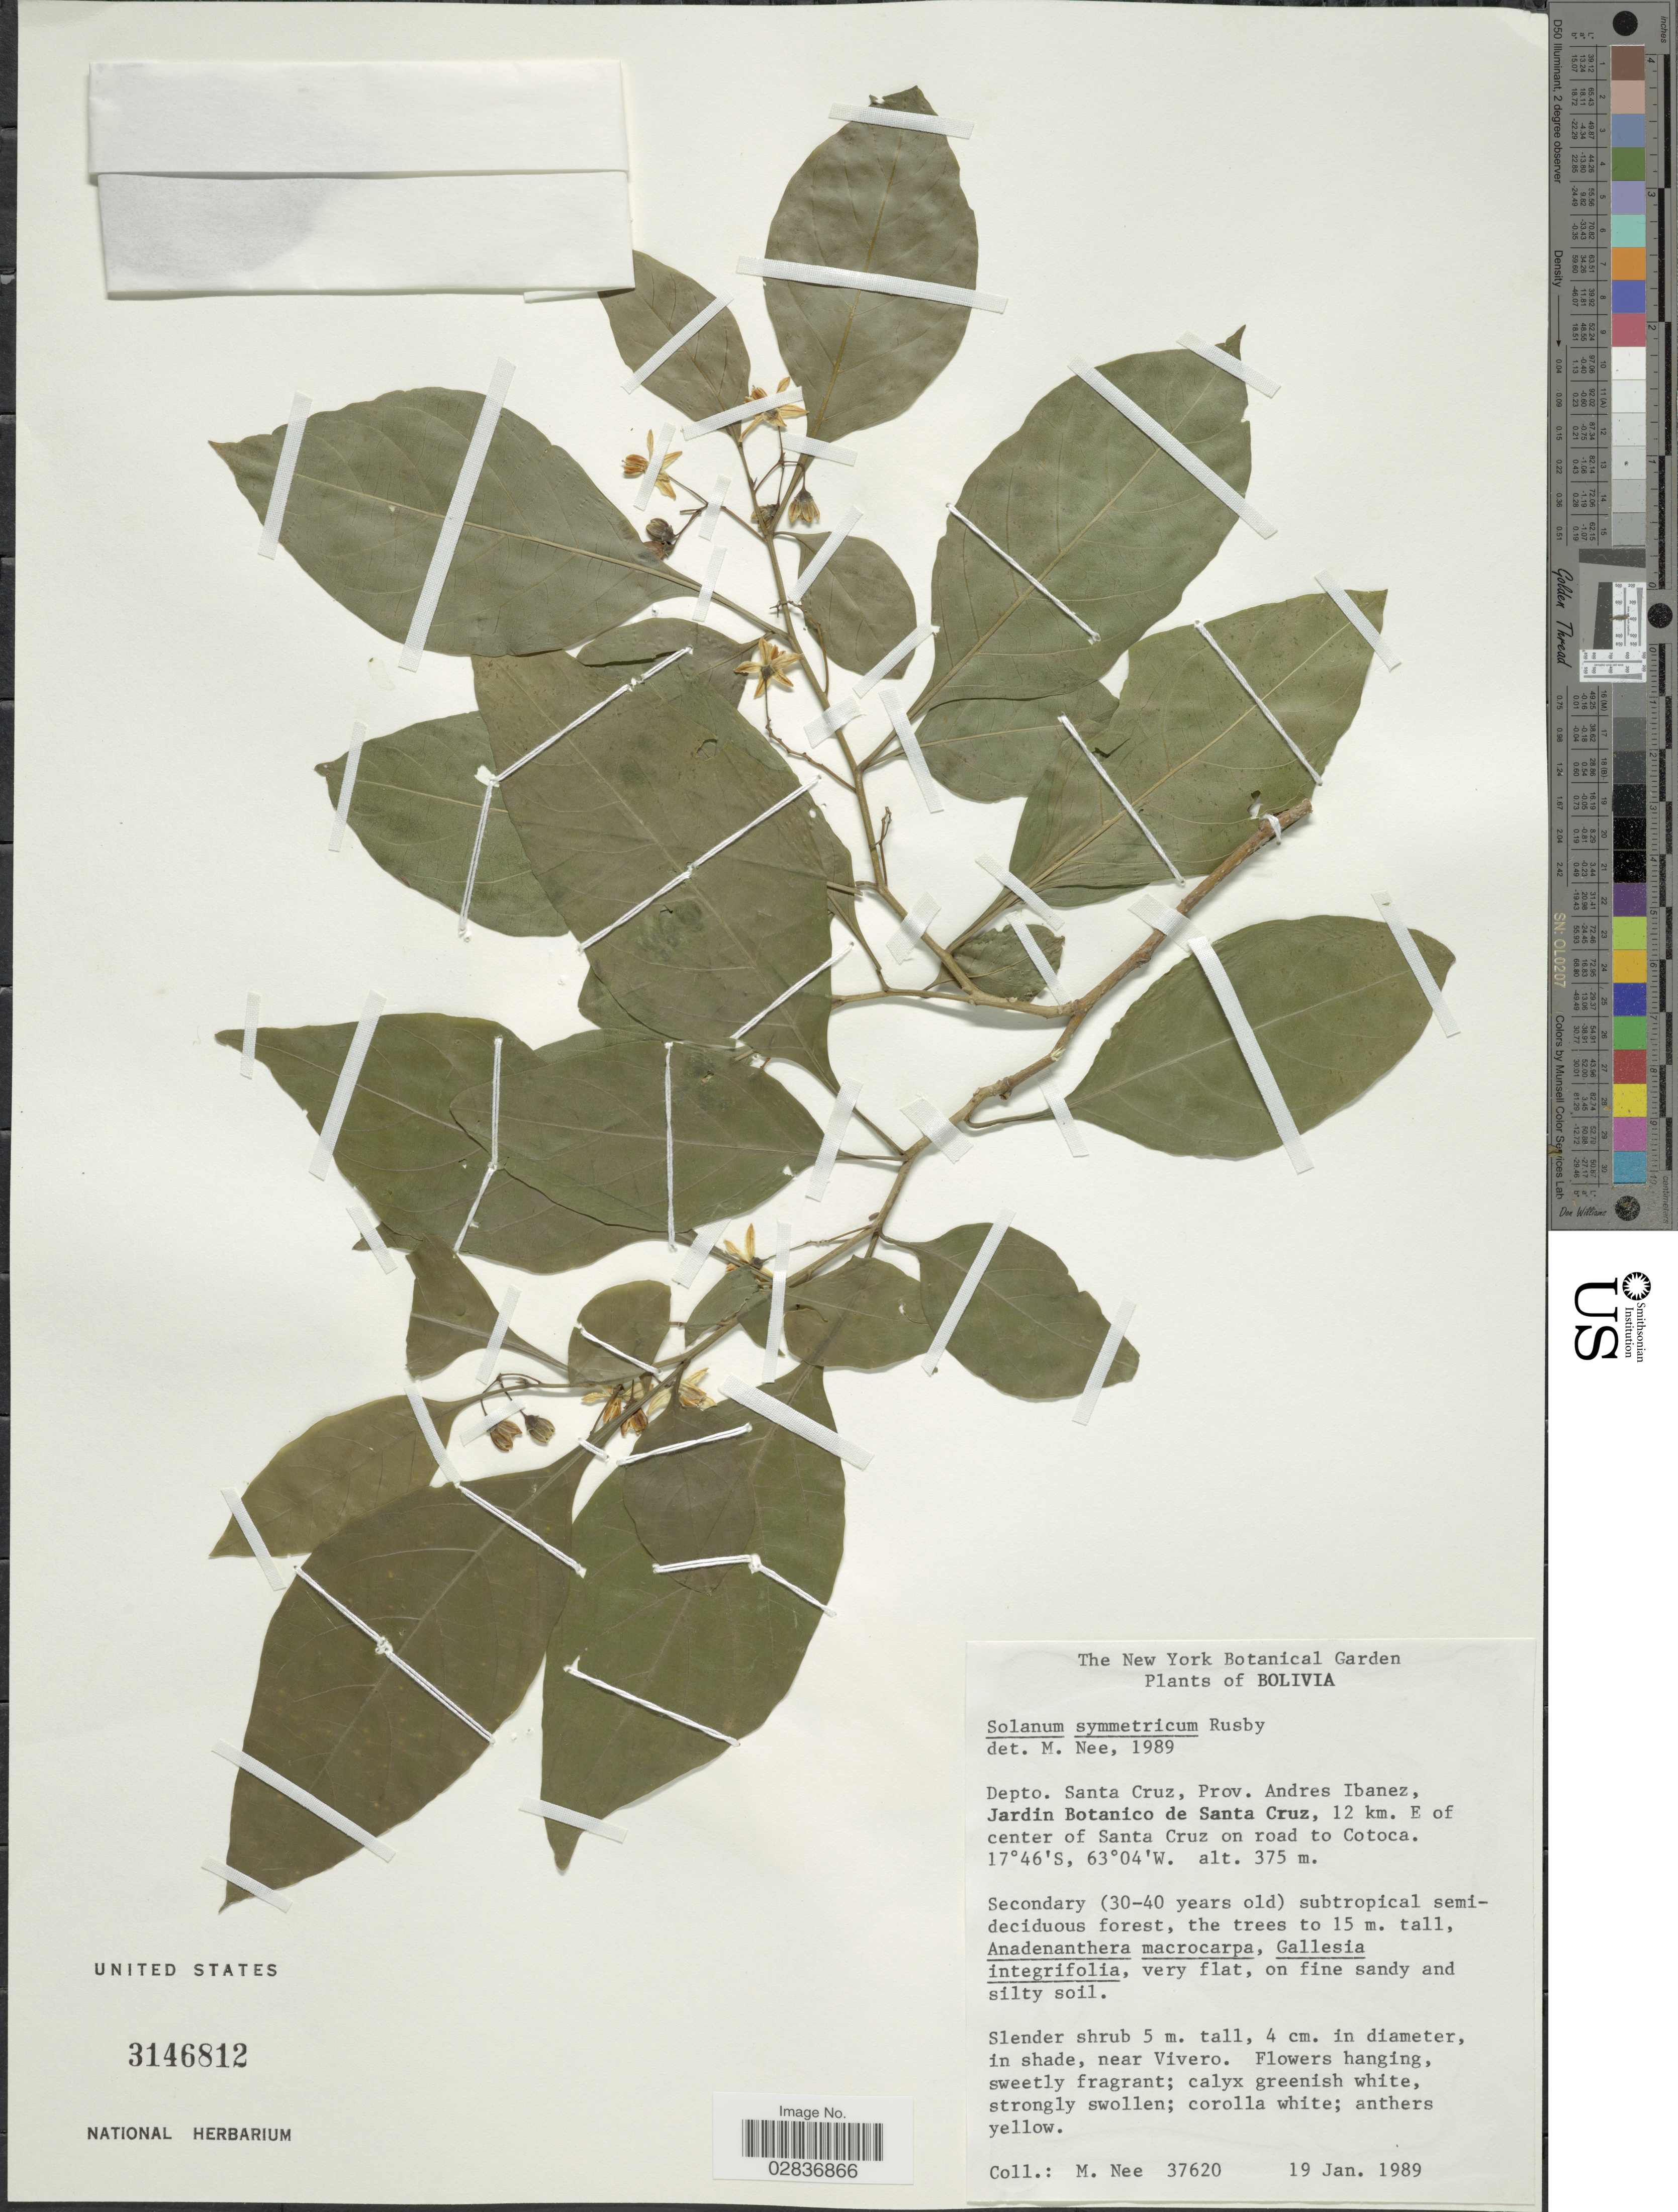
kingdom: Plantae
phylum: Tracheophyta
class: Magnoliopsida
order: Solanales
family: Solanaceae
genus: Solanum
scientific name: Solanum symmetricum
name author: Rusby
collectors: M. Nee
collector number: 37620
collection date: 1989-01-19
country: Bolivia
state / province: Santa Cruz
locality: Depto. Santa Cruz, Prov. Andres Ibanez, Jardin Botanico de Santa Cruz, 12 km. E of center of Santa Cruz on road to Cotoca.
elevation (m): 375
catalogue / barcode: US 3146812